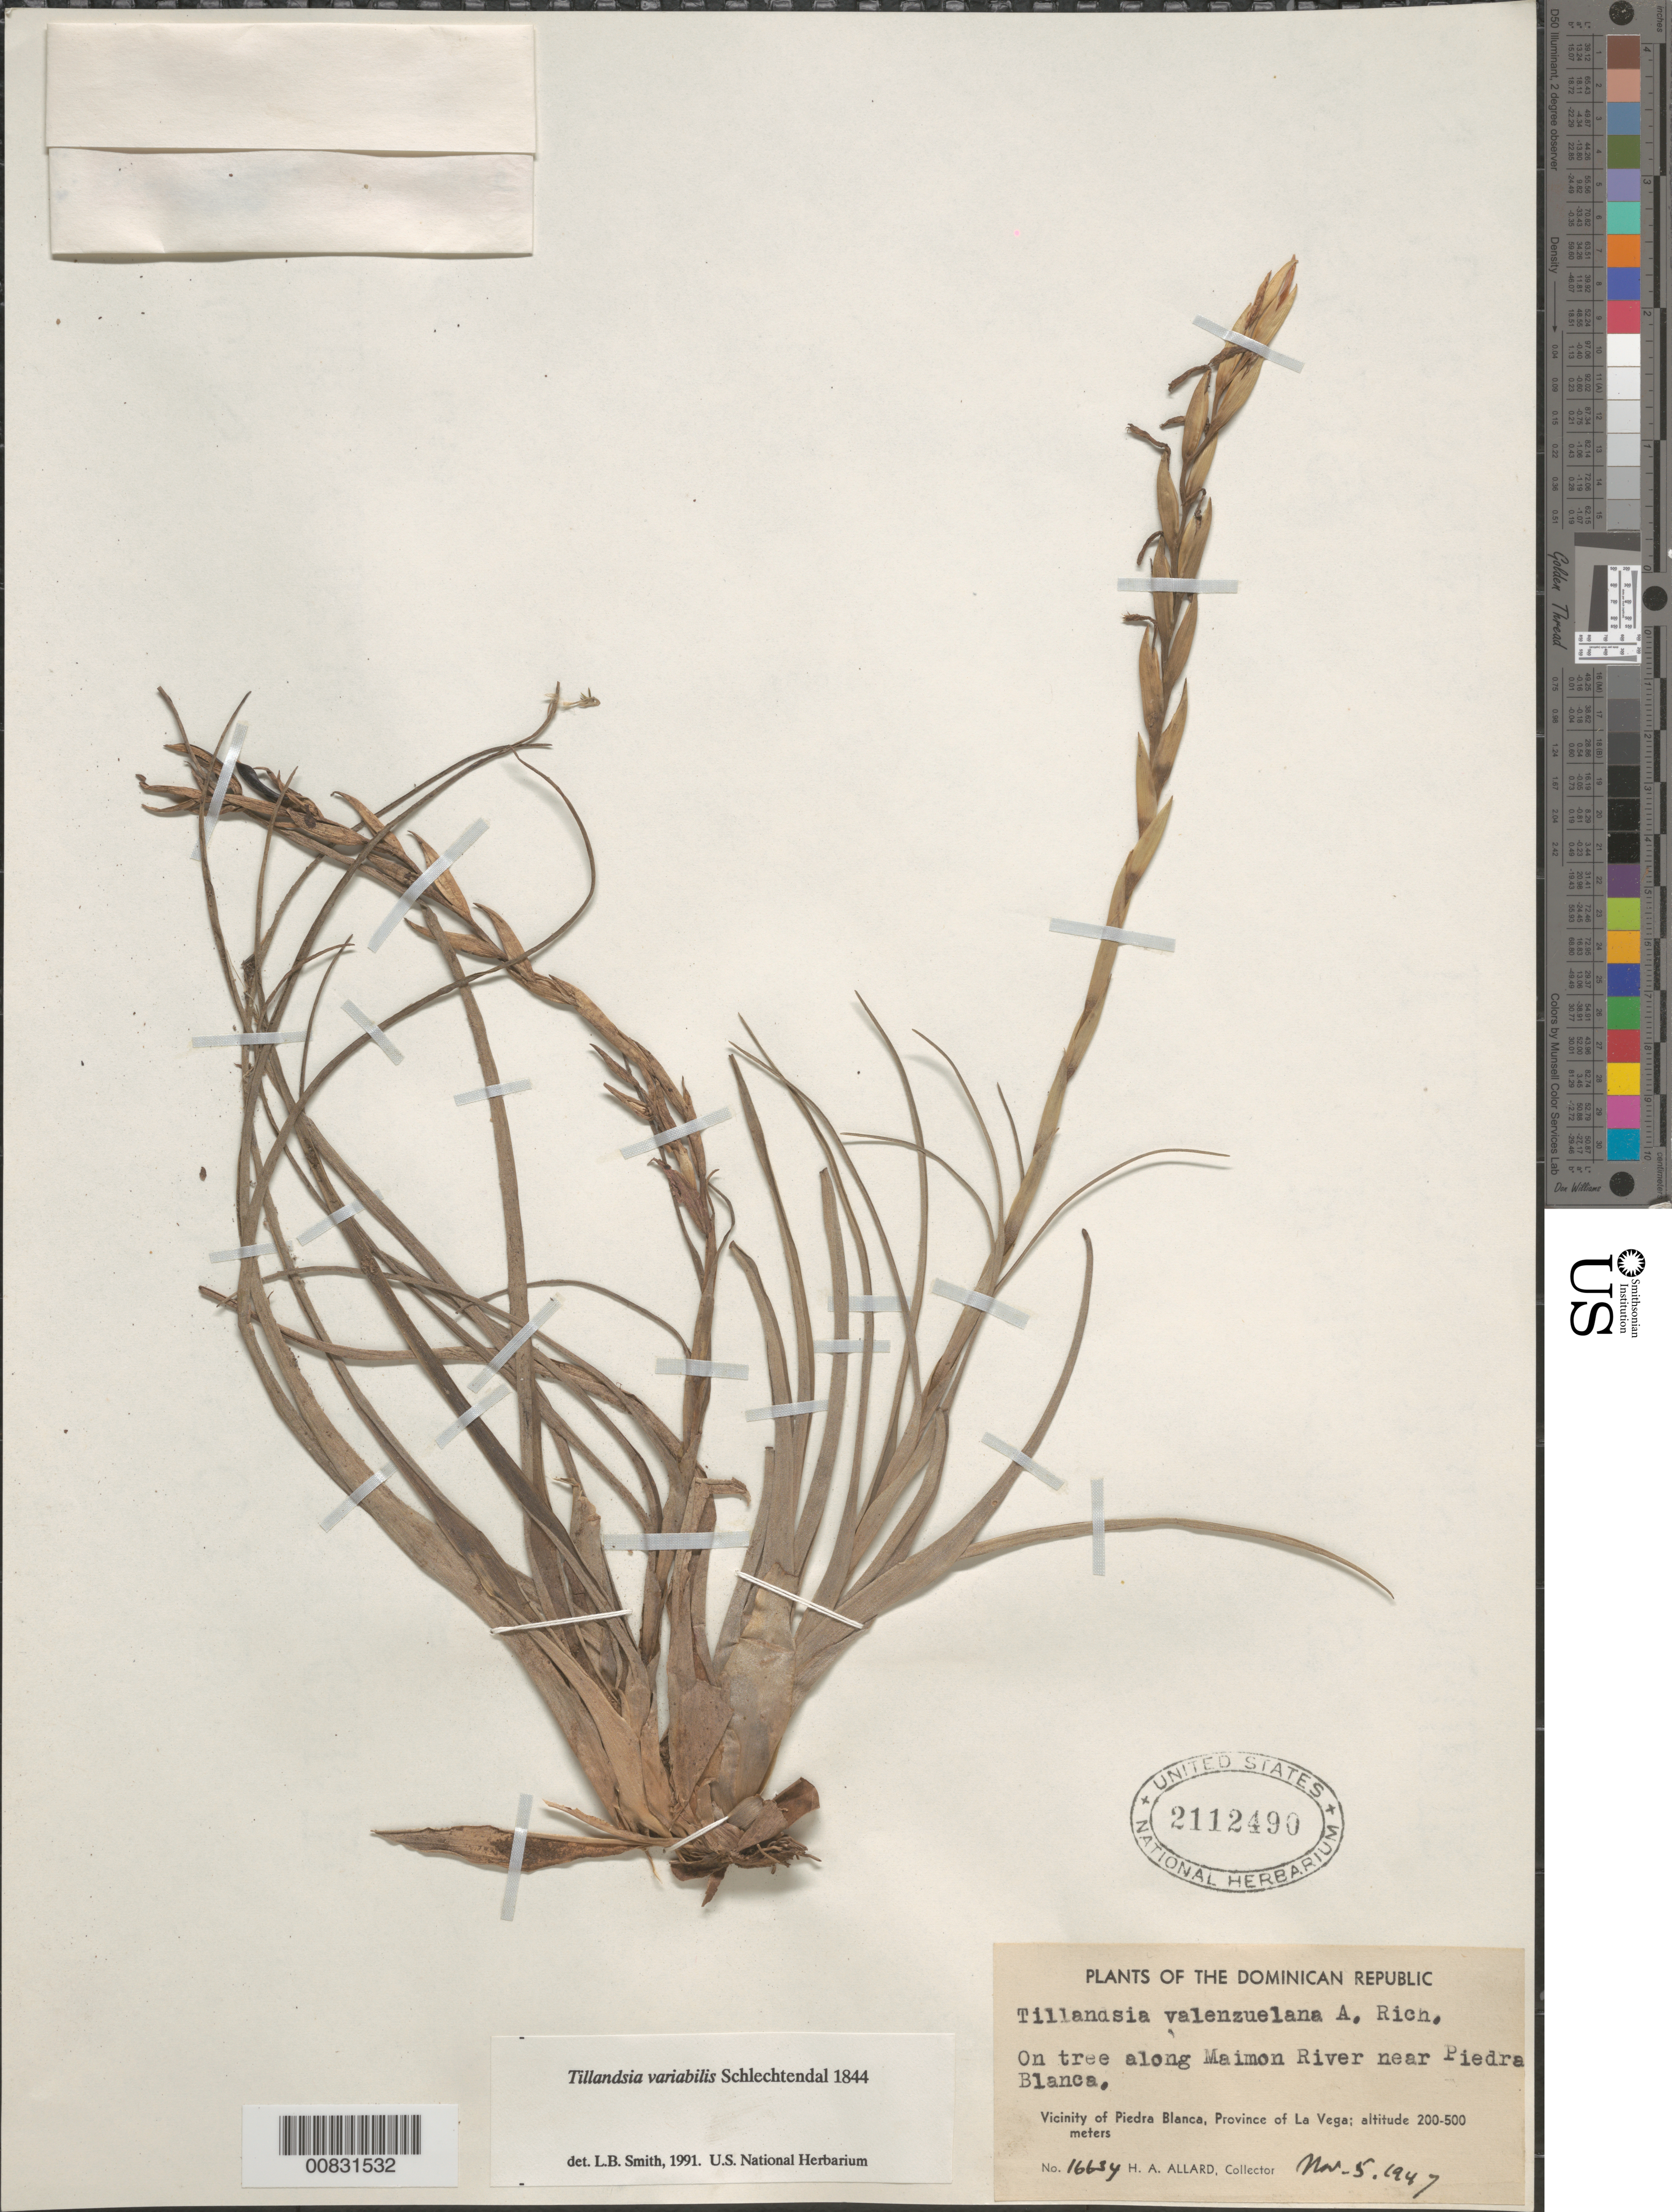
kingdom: Plantae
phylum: Tracheophyta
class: Liliopsida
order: Poales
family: Bromeliaceae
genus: Tillandsia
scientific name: Tillandsia variabilis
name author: Schltdl.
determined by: Smith, Lyman B., (US), NMNH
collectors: H. A. Allard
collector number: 16634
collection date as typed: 05 Nov 1947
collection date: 1947-11-05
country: Dominican Republic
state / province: La Vega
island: Hispaniola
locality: Vicinity of Piedra Blanca, Province of La Vega. Along the Maimon river near Piedra Blanca.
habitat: On tree along the river.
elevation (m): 200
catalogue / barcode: US 2112490